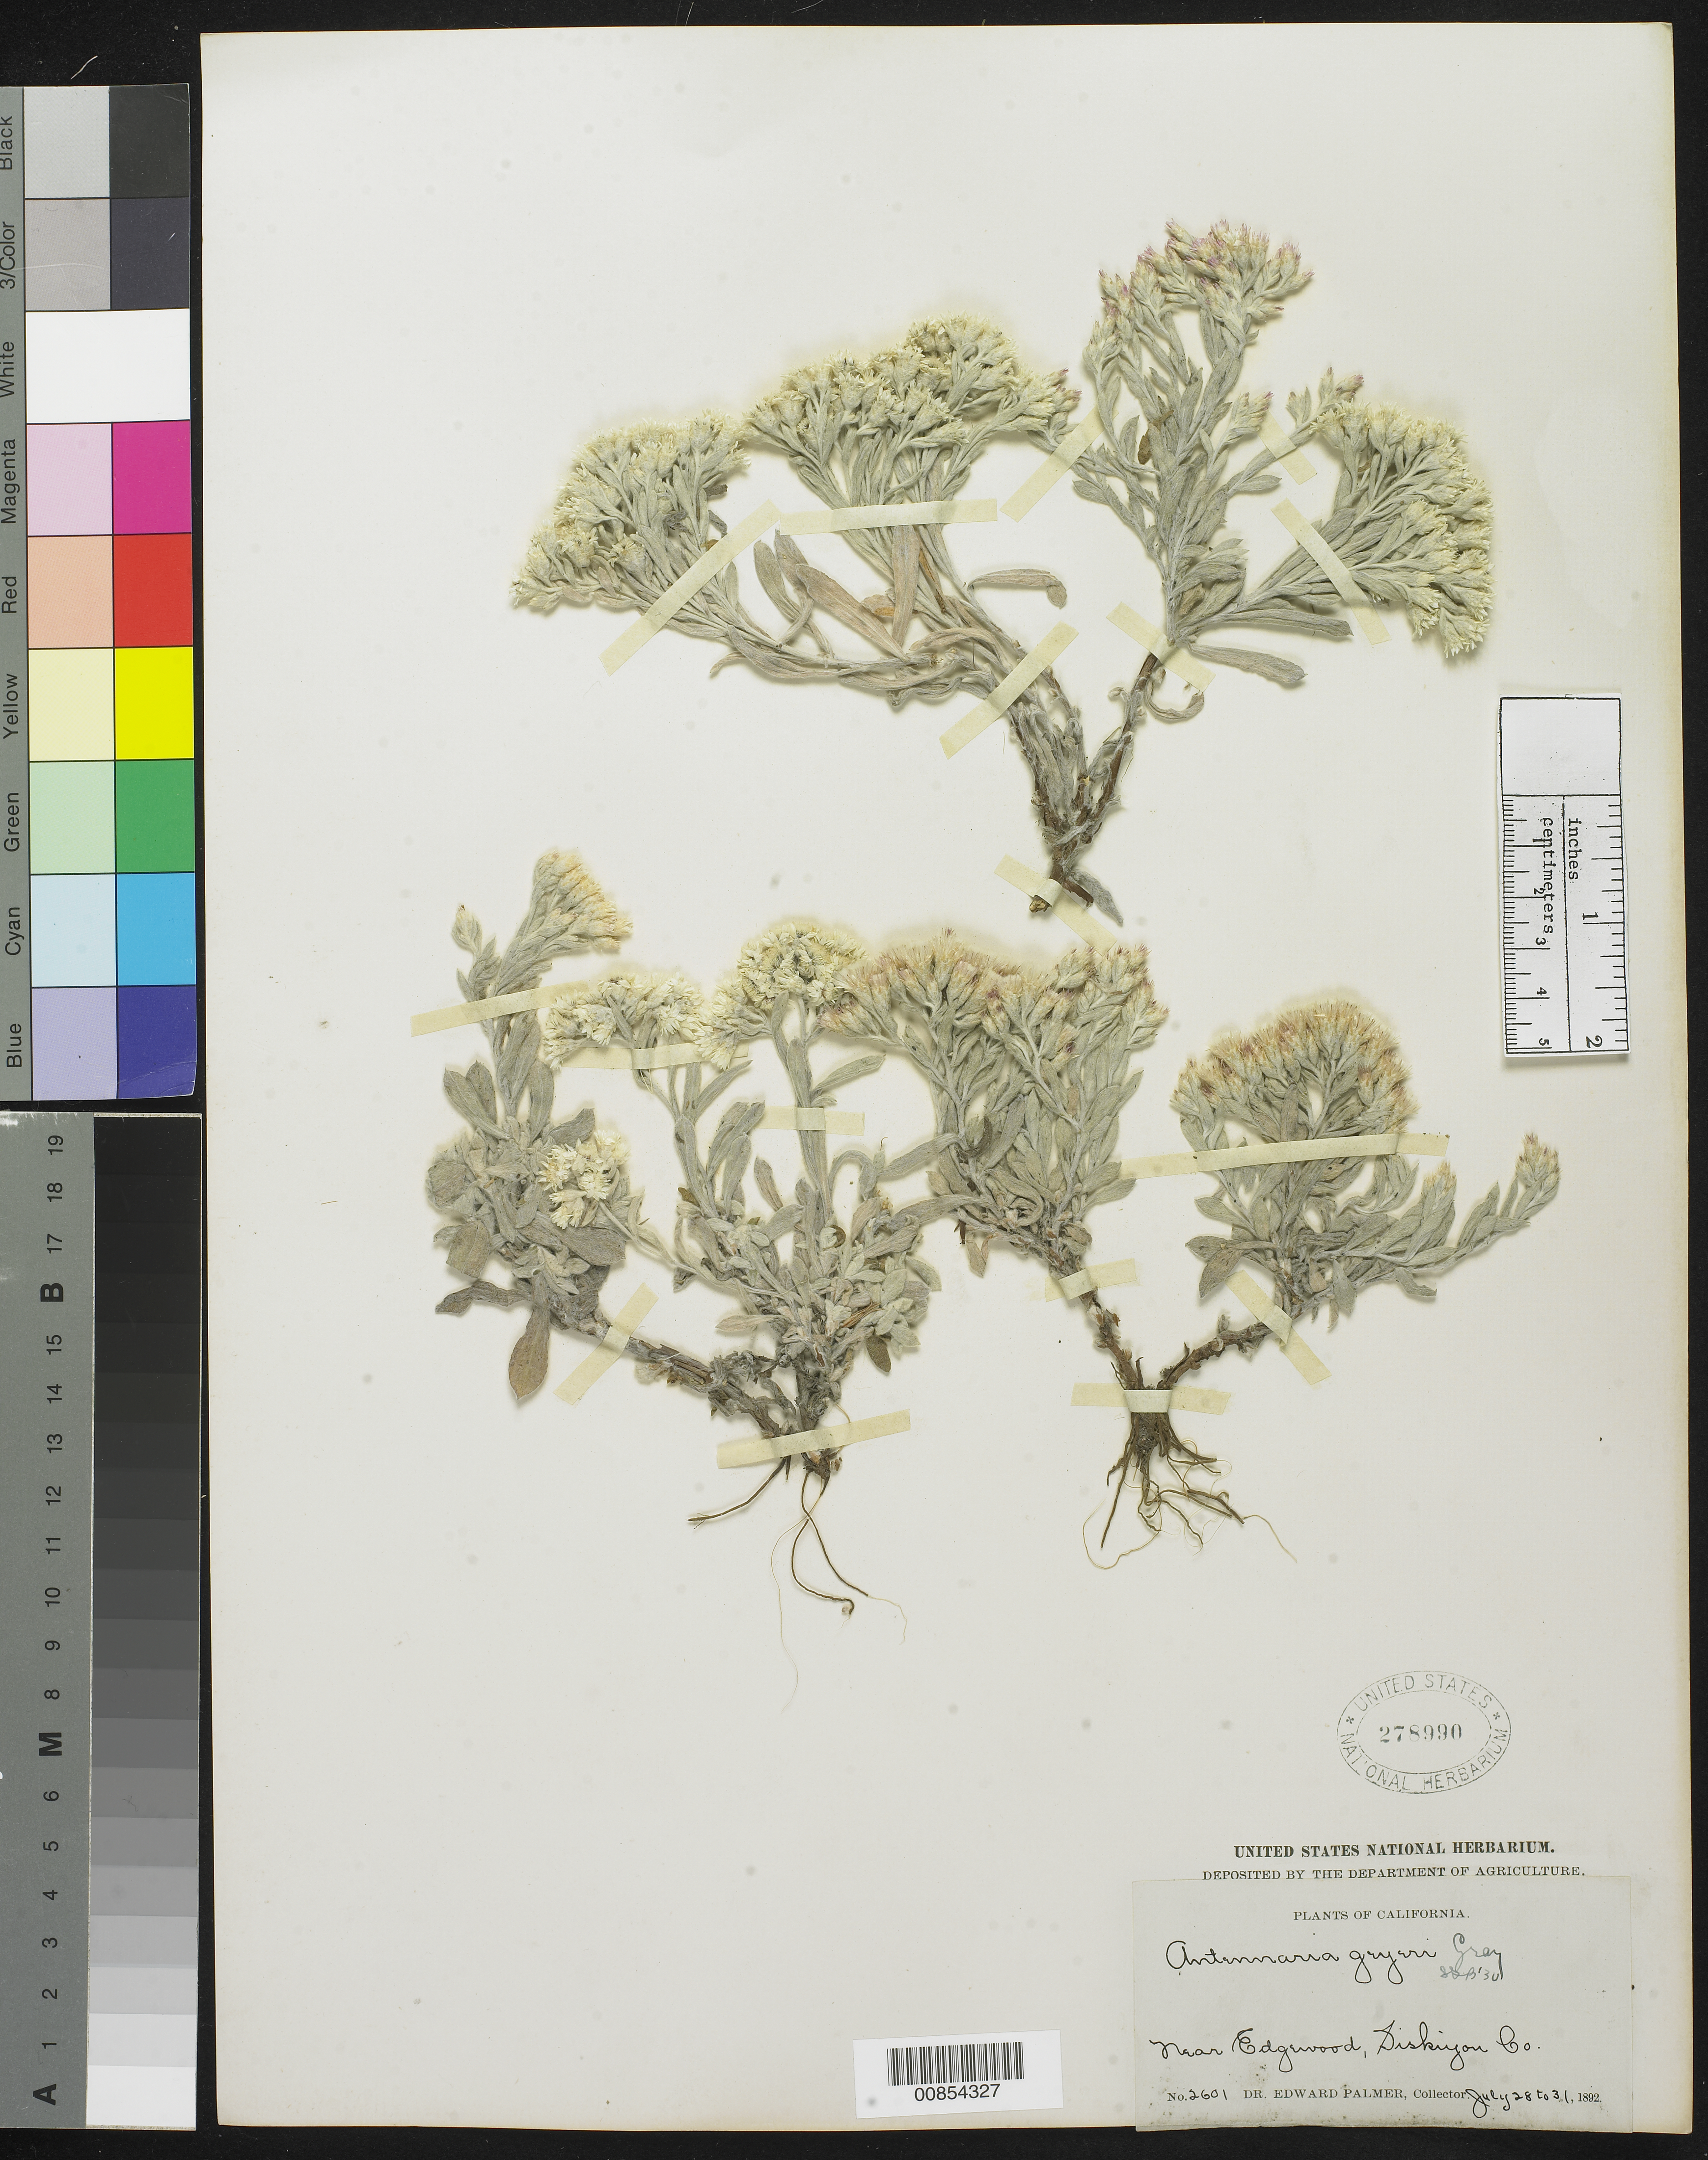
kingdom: Plantae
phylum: Tracheophyta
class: Magnoliopsida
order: Asterales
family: Asteraceae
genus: Antennaria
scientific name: Antennaria geyeri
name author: A. Gray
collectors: E. Palmer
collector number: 2601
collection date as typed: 28 Jul 1892 to 31 Jul 1892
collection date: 1892-07-28/1892-07-31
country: United States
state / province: California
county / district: Siskiyou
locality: Near Edgewood, Siskiyou County, California.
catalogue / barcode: US 278990